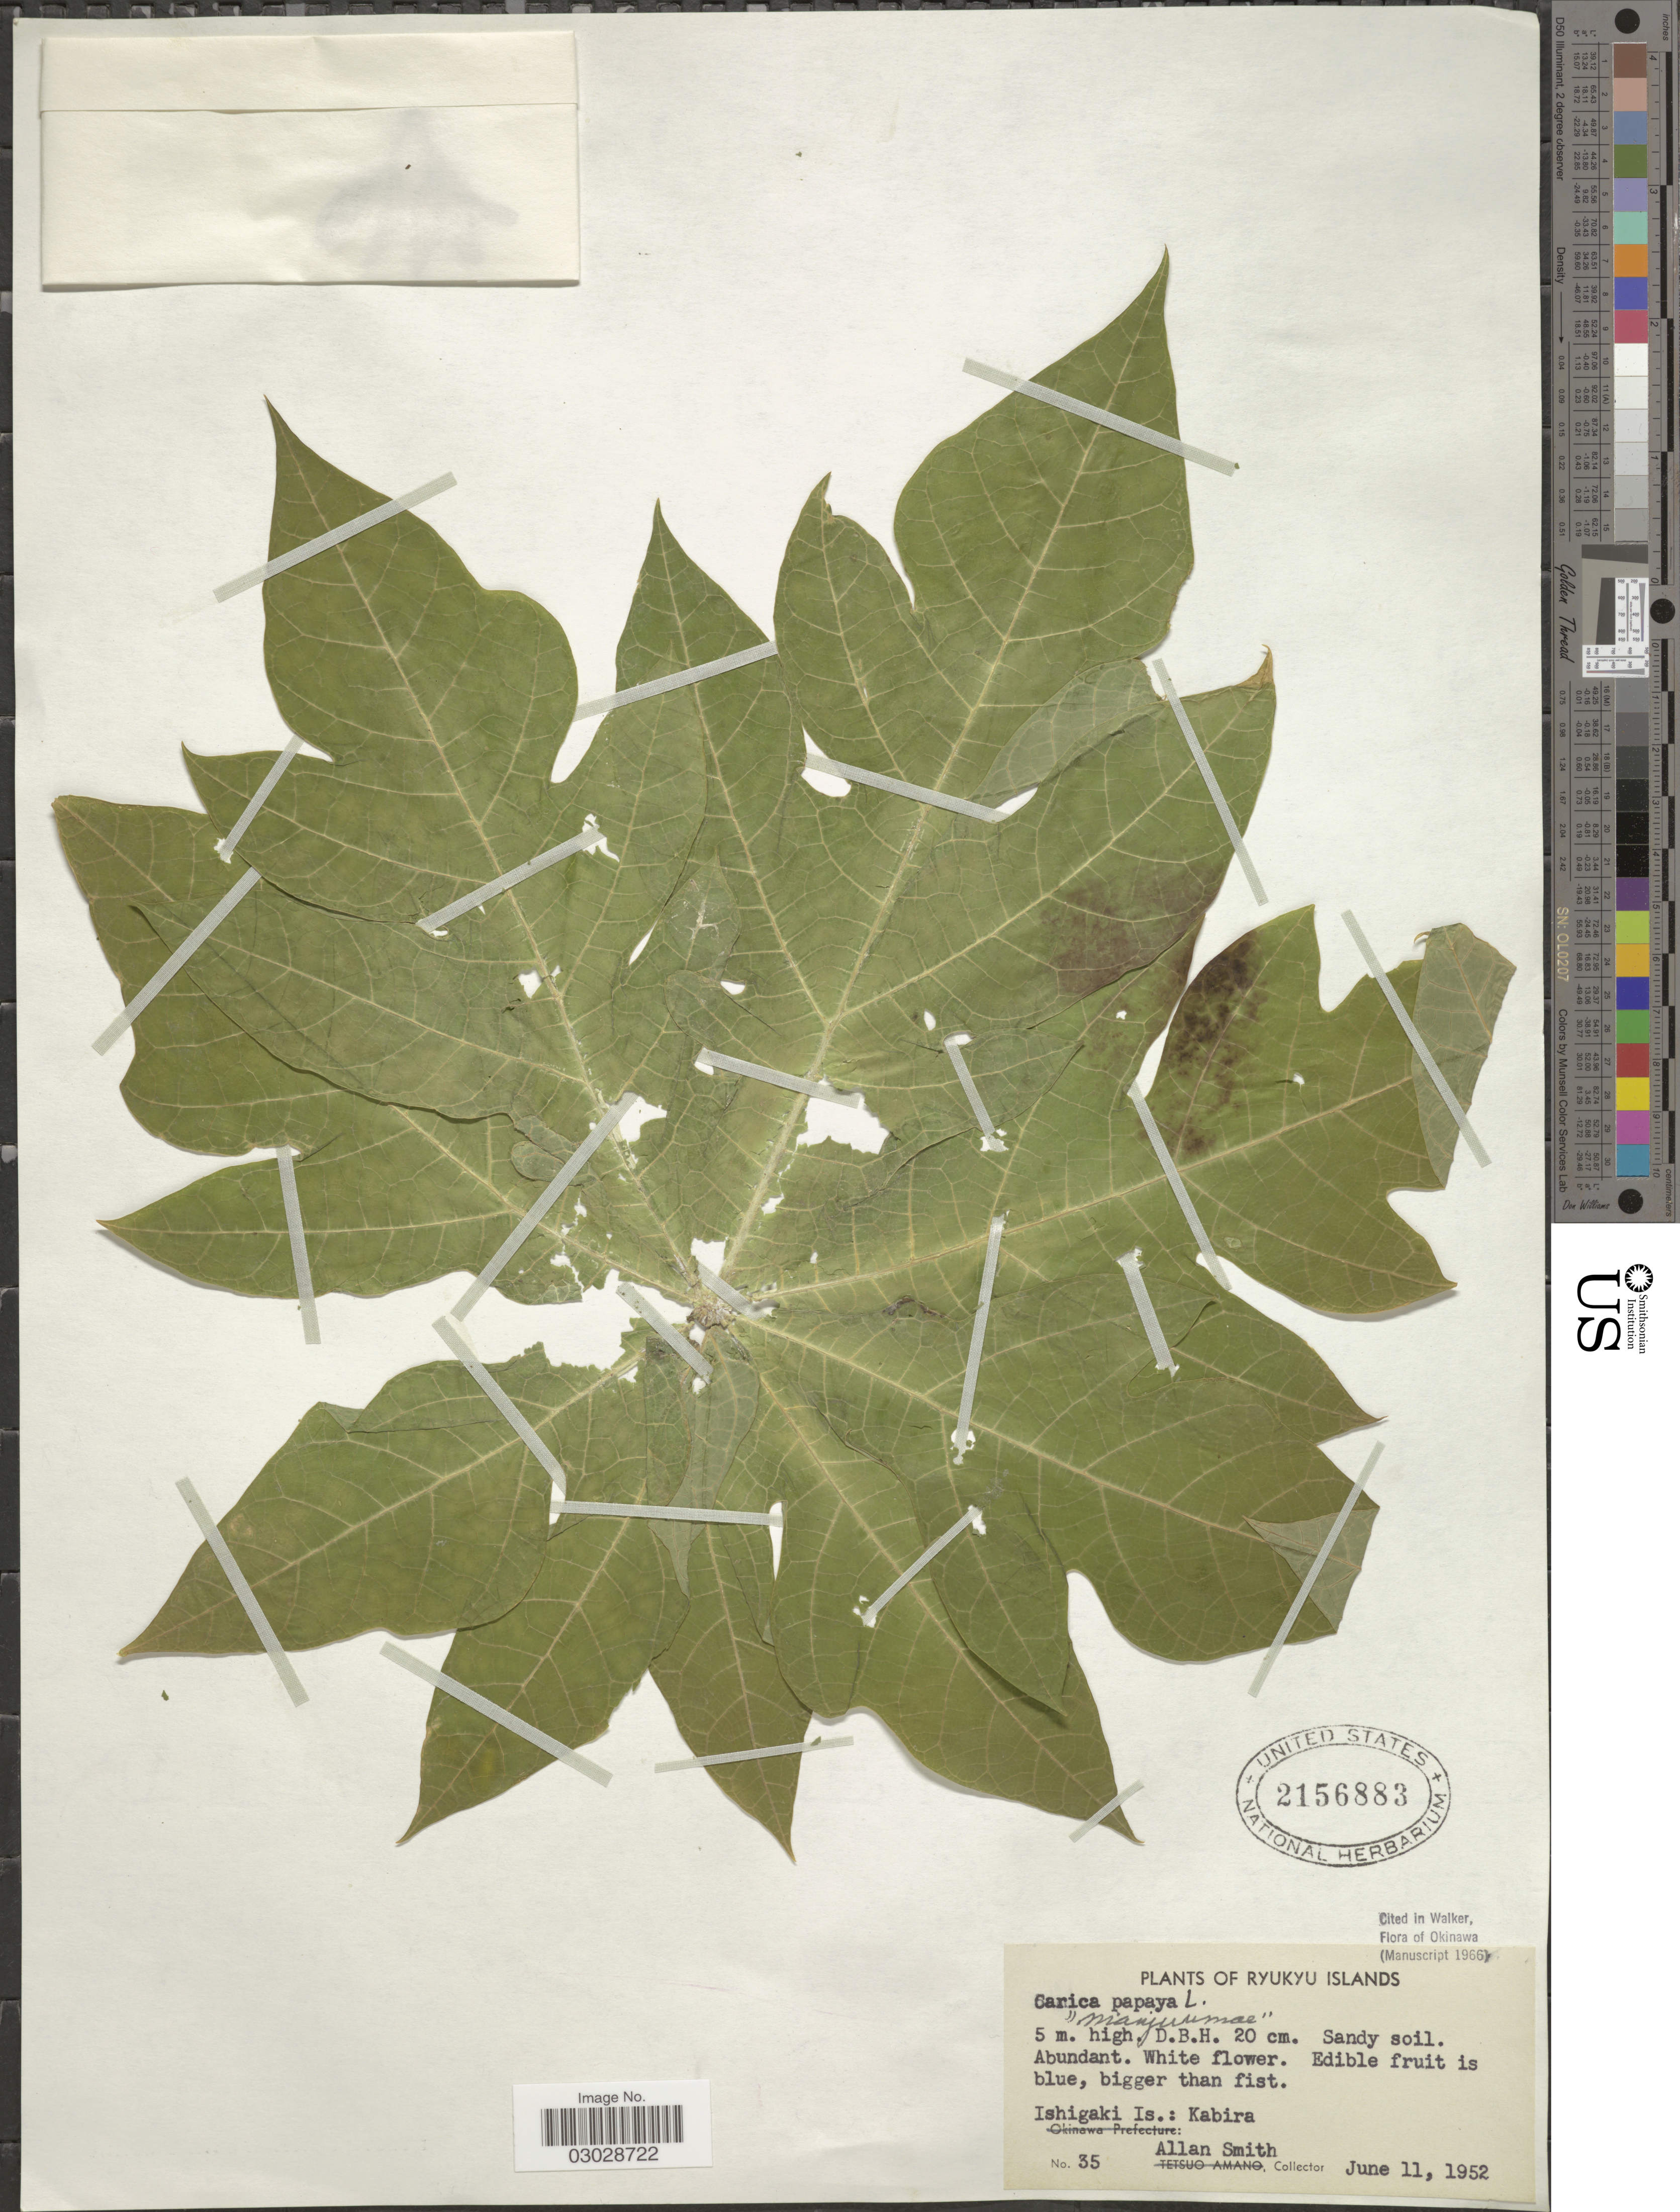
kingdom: Plantae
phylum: Tracheophyta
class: Magnoliopsida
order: Brassicales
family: Caricaceae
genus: Carica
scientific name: Carica papaya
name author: L.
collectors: A. Smith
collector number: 35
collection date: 1952-06-11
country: Japan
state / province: Okinawa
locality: Ryukyu Islands, Ishigaki Is.: Kabira.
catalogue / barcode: US 2156883